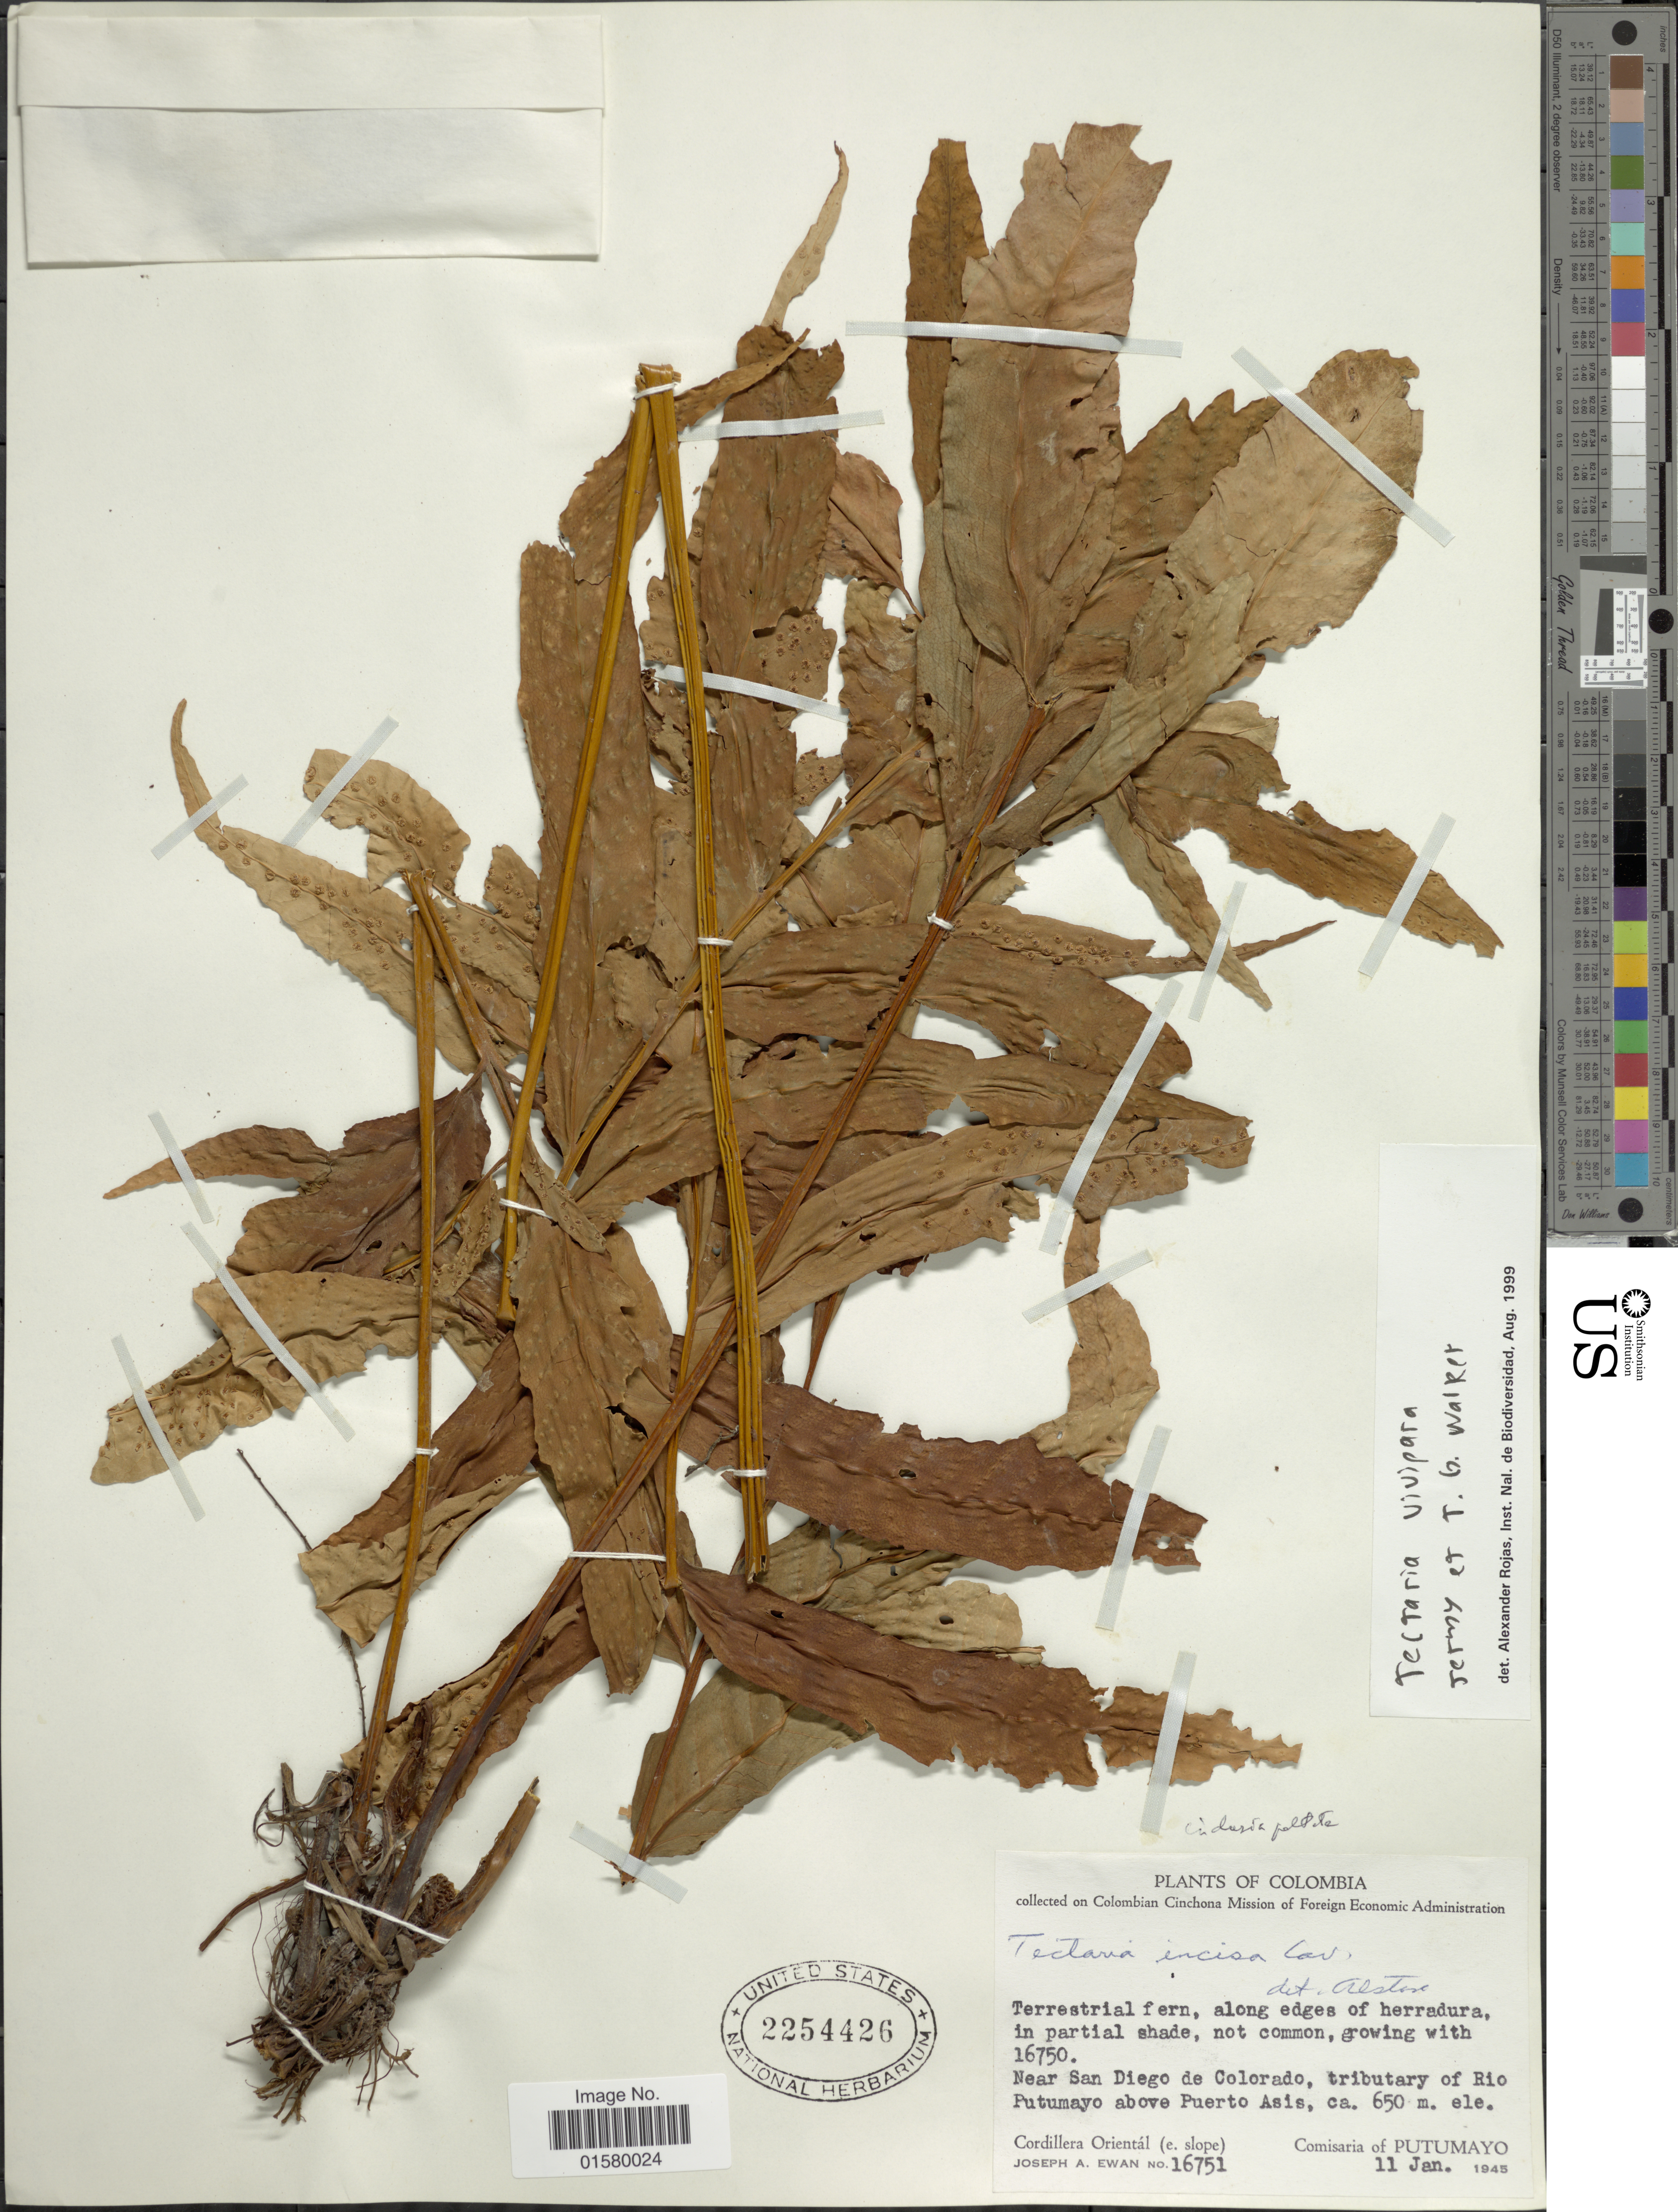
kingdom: Plantae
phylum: Tracheophyta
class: Polypodiopsida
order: Polypodiales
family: Tectariaceae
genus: Tectaria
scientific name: Tectaria vivipara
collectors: J. A. Ewan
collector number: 16751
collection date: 1945-01-11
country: Colombia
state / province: Putumayo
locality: Near San Diego de Colorado, tributary of Rio Putumayo above Puerto Asis, Cordillera Oriental (e. slope), Comisaria of Putumayo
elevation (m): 650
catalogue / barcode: US 2254426